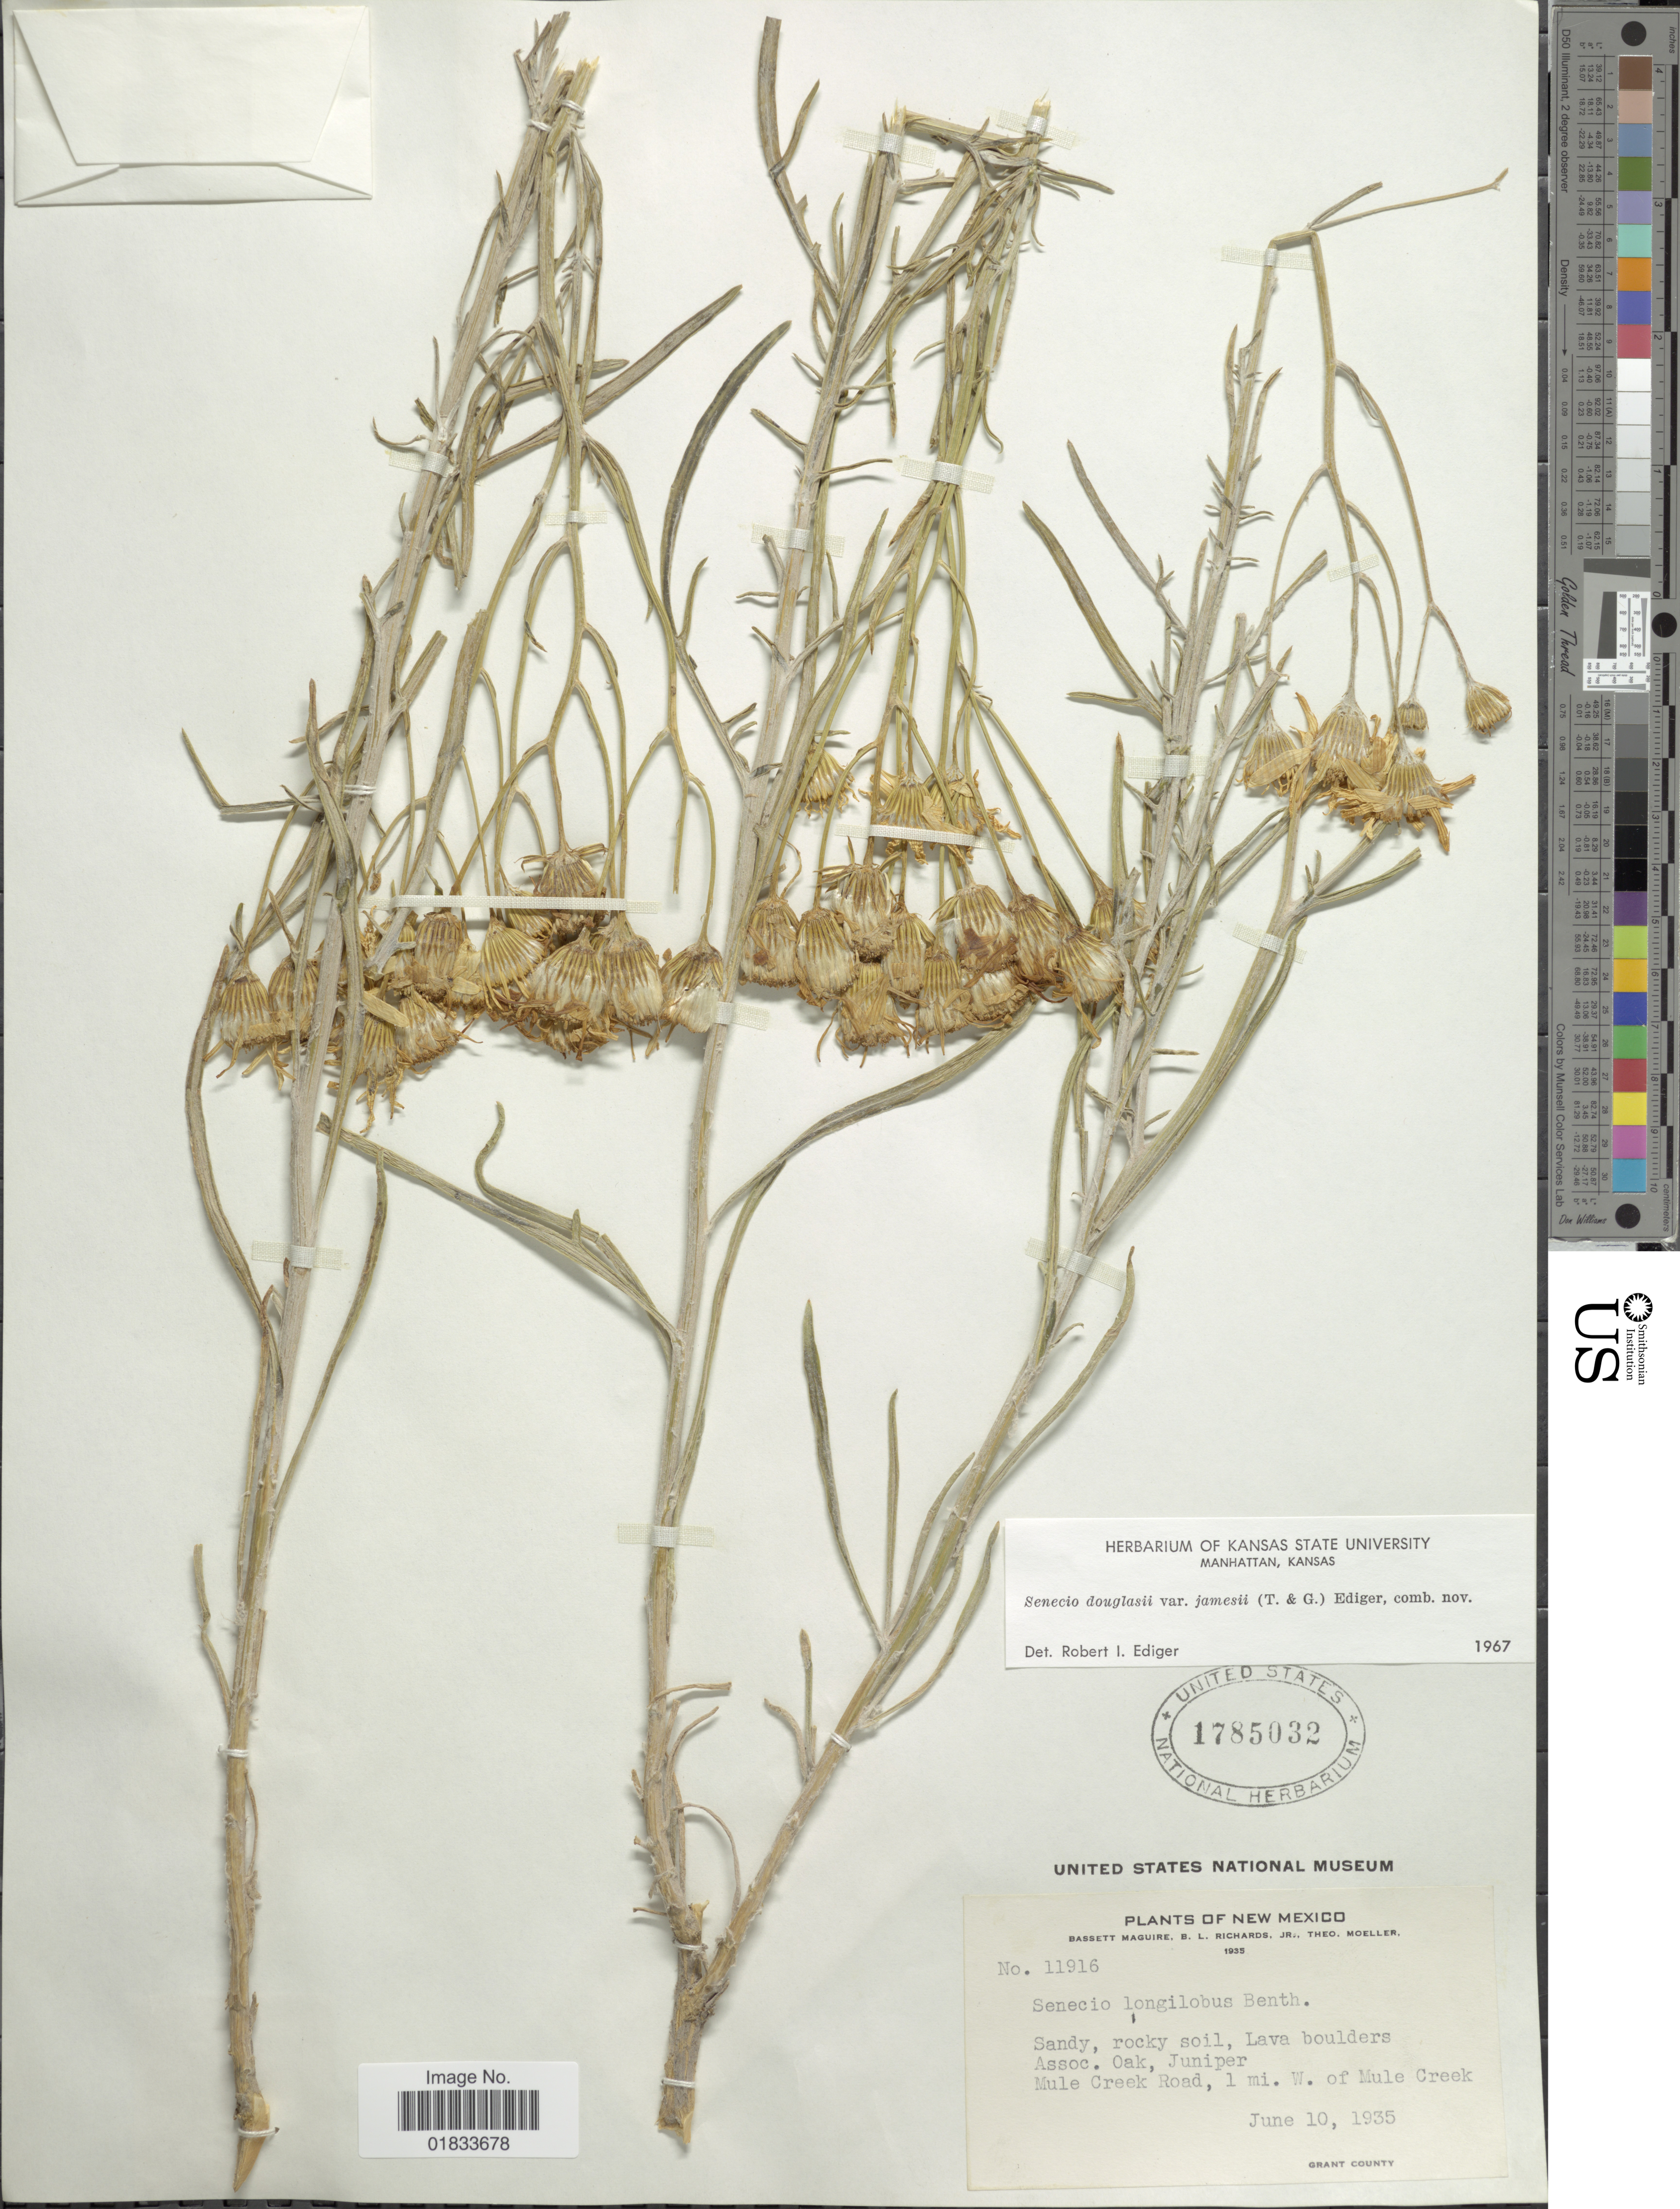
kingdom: Plantae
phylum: Tracheophyta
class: Magnoliopsida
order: Asterales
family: Asteraceae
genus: Senecio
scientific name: Senecio flaccidus var. flaccidus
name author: Less.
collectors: B. Maguire, B. Richards & T. Moeller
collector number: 11916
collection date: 1935-06-10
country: United States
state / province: New Mexico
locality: Mule Creek Road, 1 mi. W. of Mule Creek, Grant County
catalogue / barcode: US 1785032